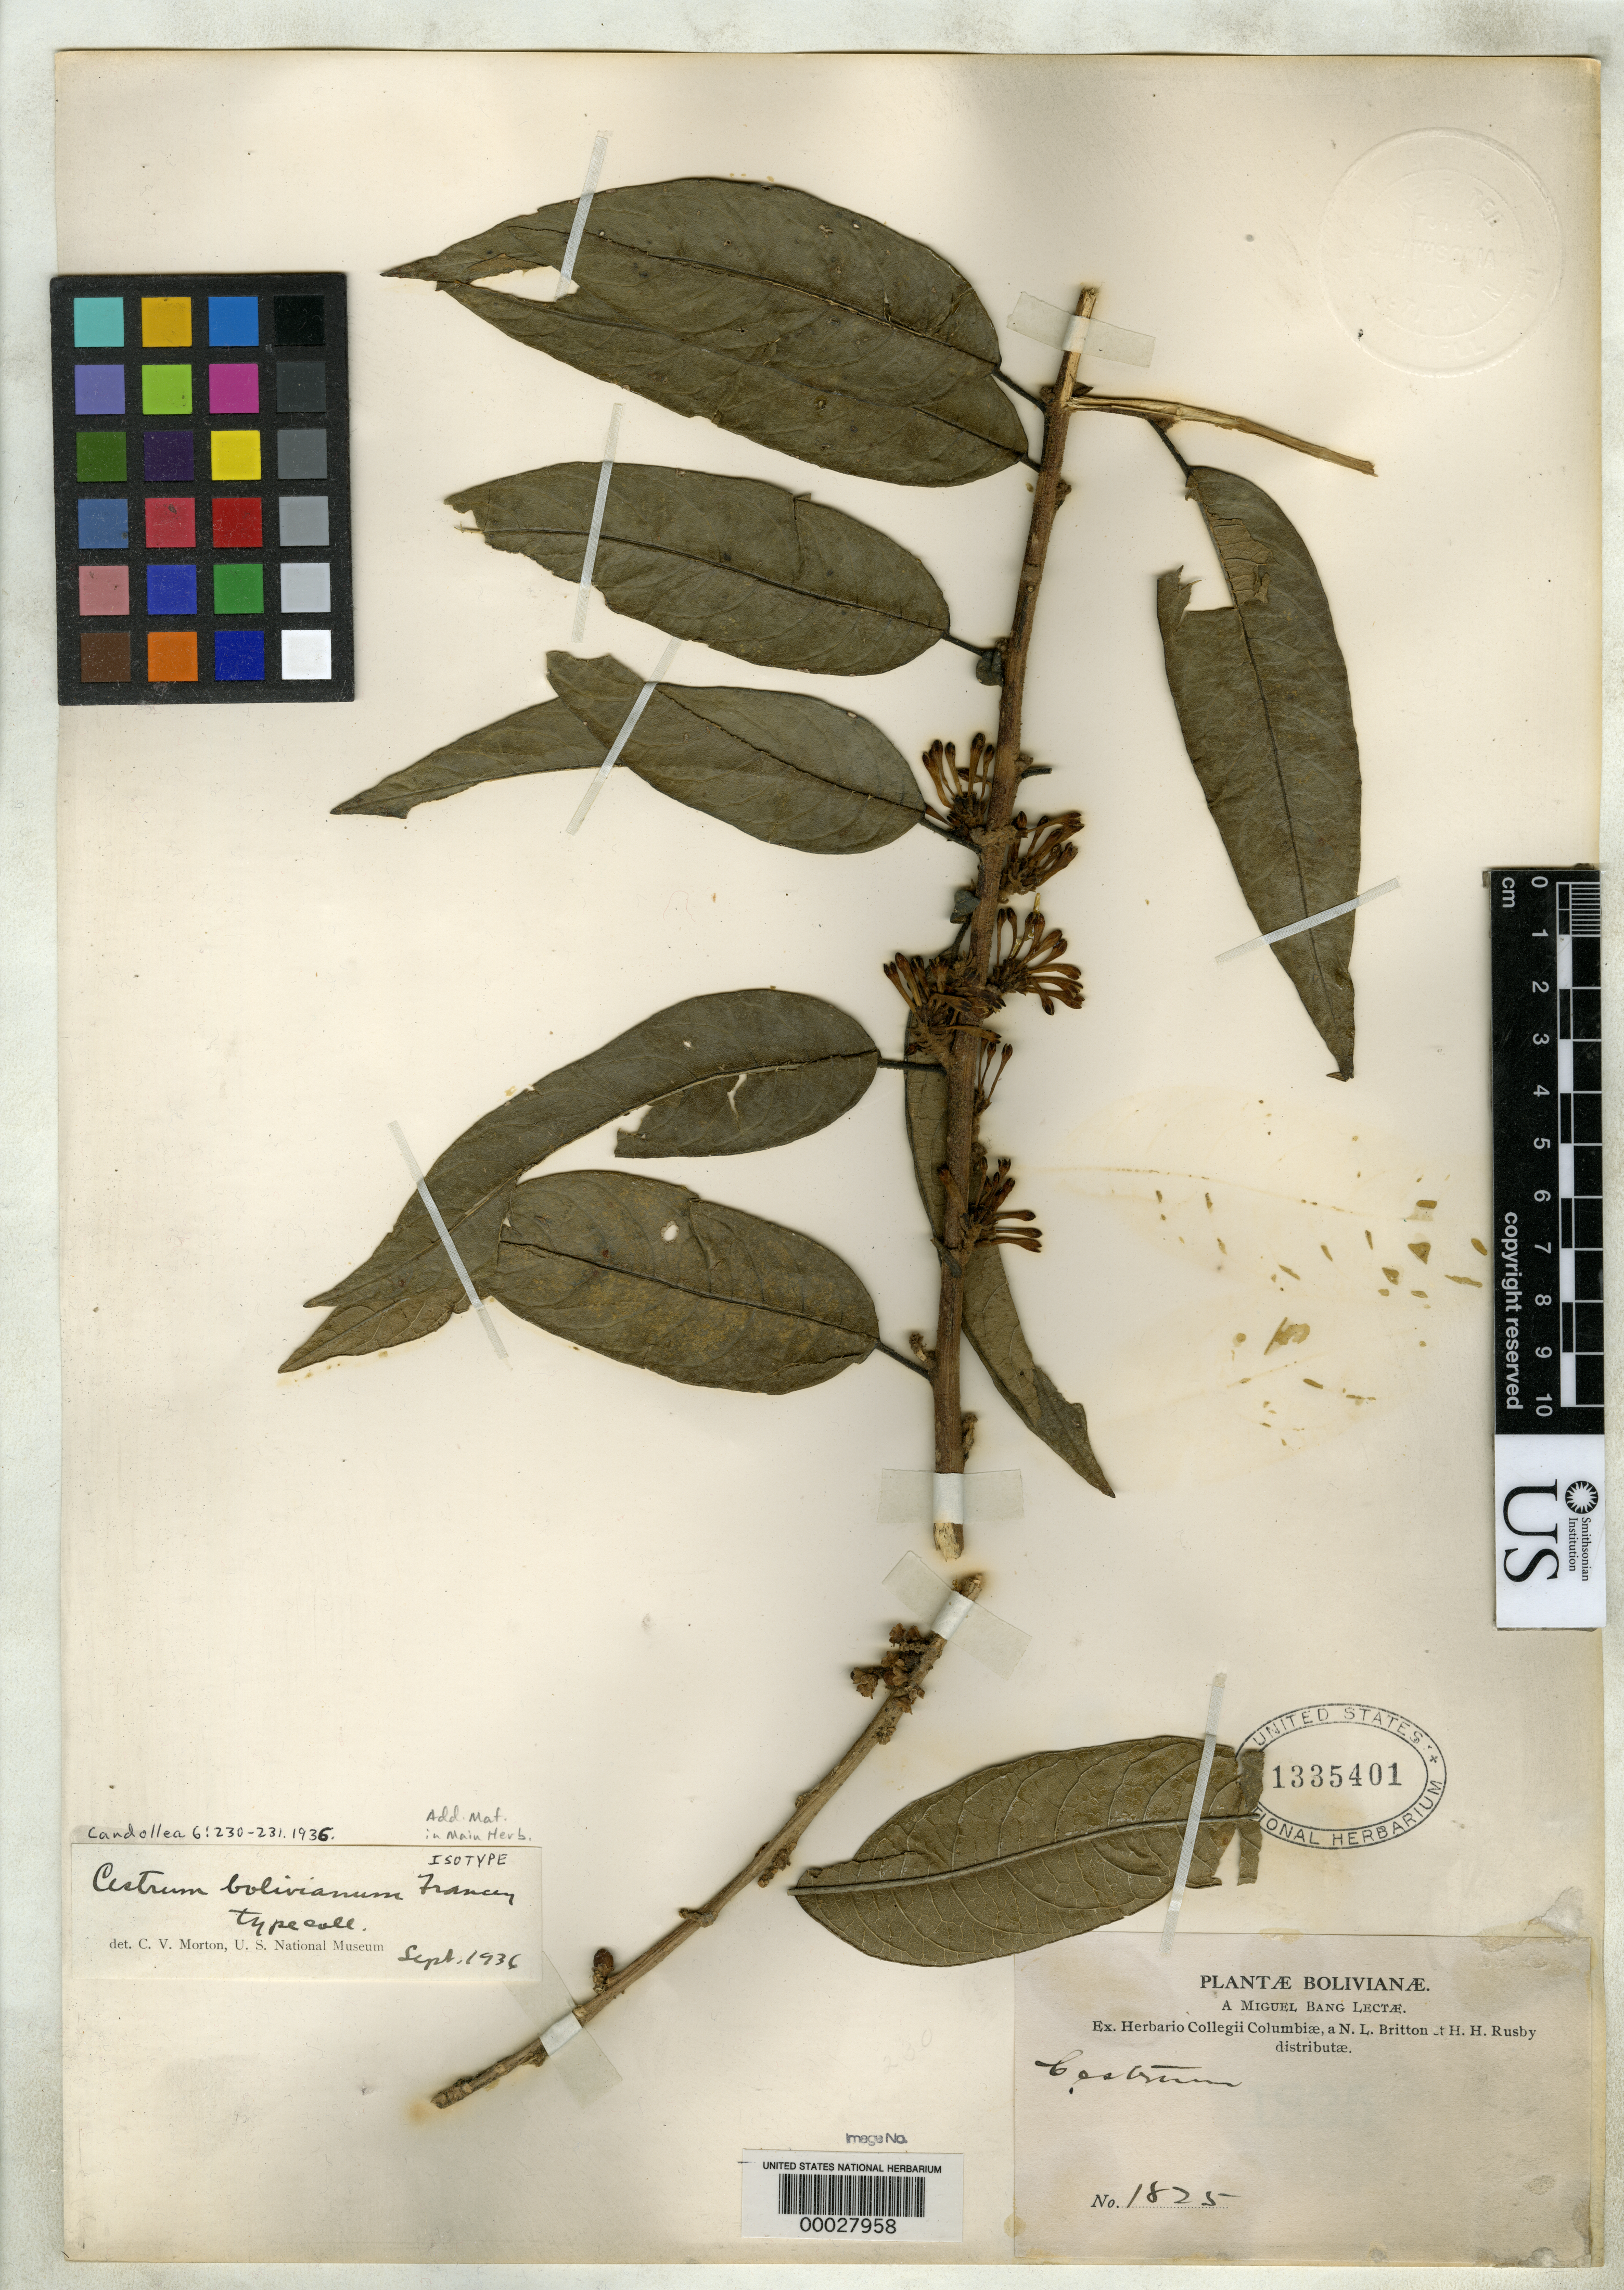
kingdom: Plantae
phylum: Tracheophyta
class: Magnoliopsida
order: Solanales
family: Solanaceae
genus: Cestrum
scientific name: Cestrum bolivianum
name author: Francey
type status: Isotype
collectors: M. Bang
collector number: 1825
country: Bolivia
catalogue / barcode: US 1335401